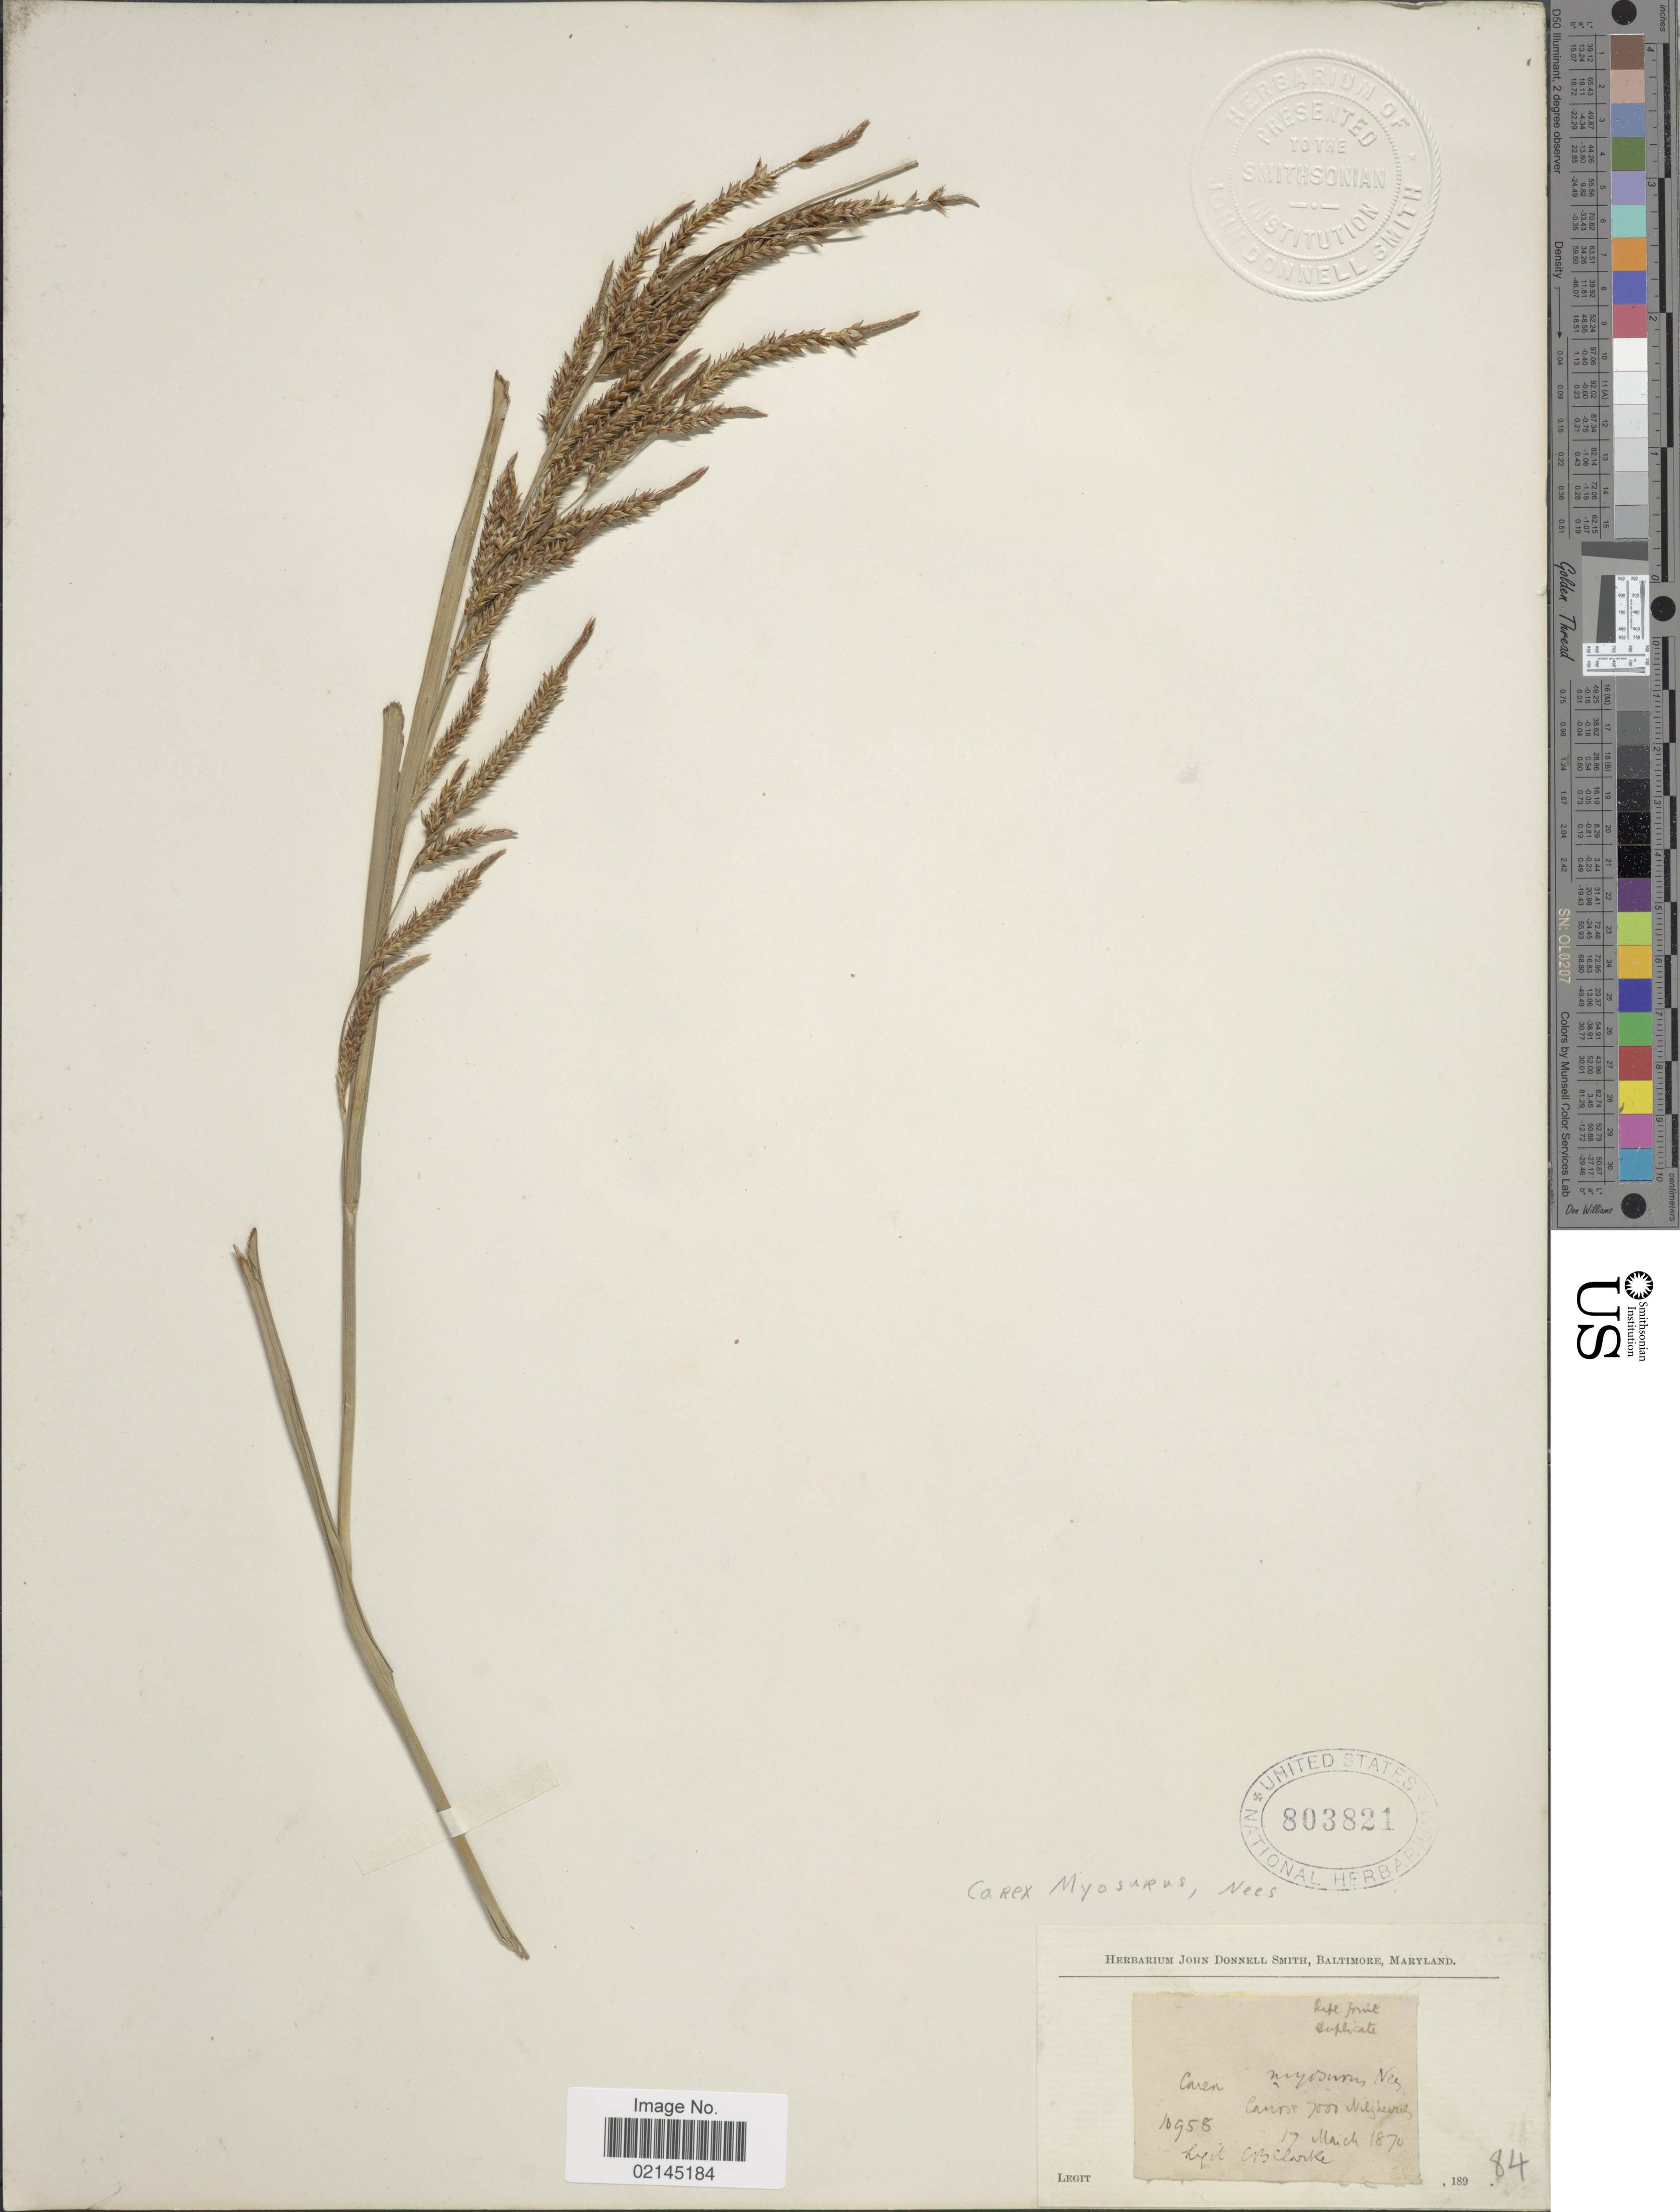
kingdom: Plantae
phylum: Tracheophyta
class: Liliopsida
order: Poales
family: Cyperaceae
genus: Carex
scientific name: Carex myosurus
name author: Nees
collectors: C. B. Clarke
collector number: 10958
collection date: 1870-03-19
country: India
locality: Canoor, Nilgherries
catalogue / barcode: US 803821